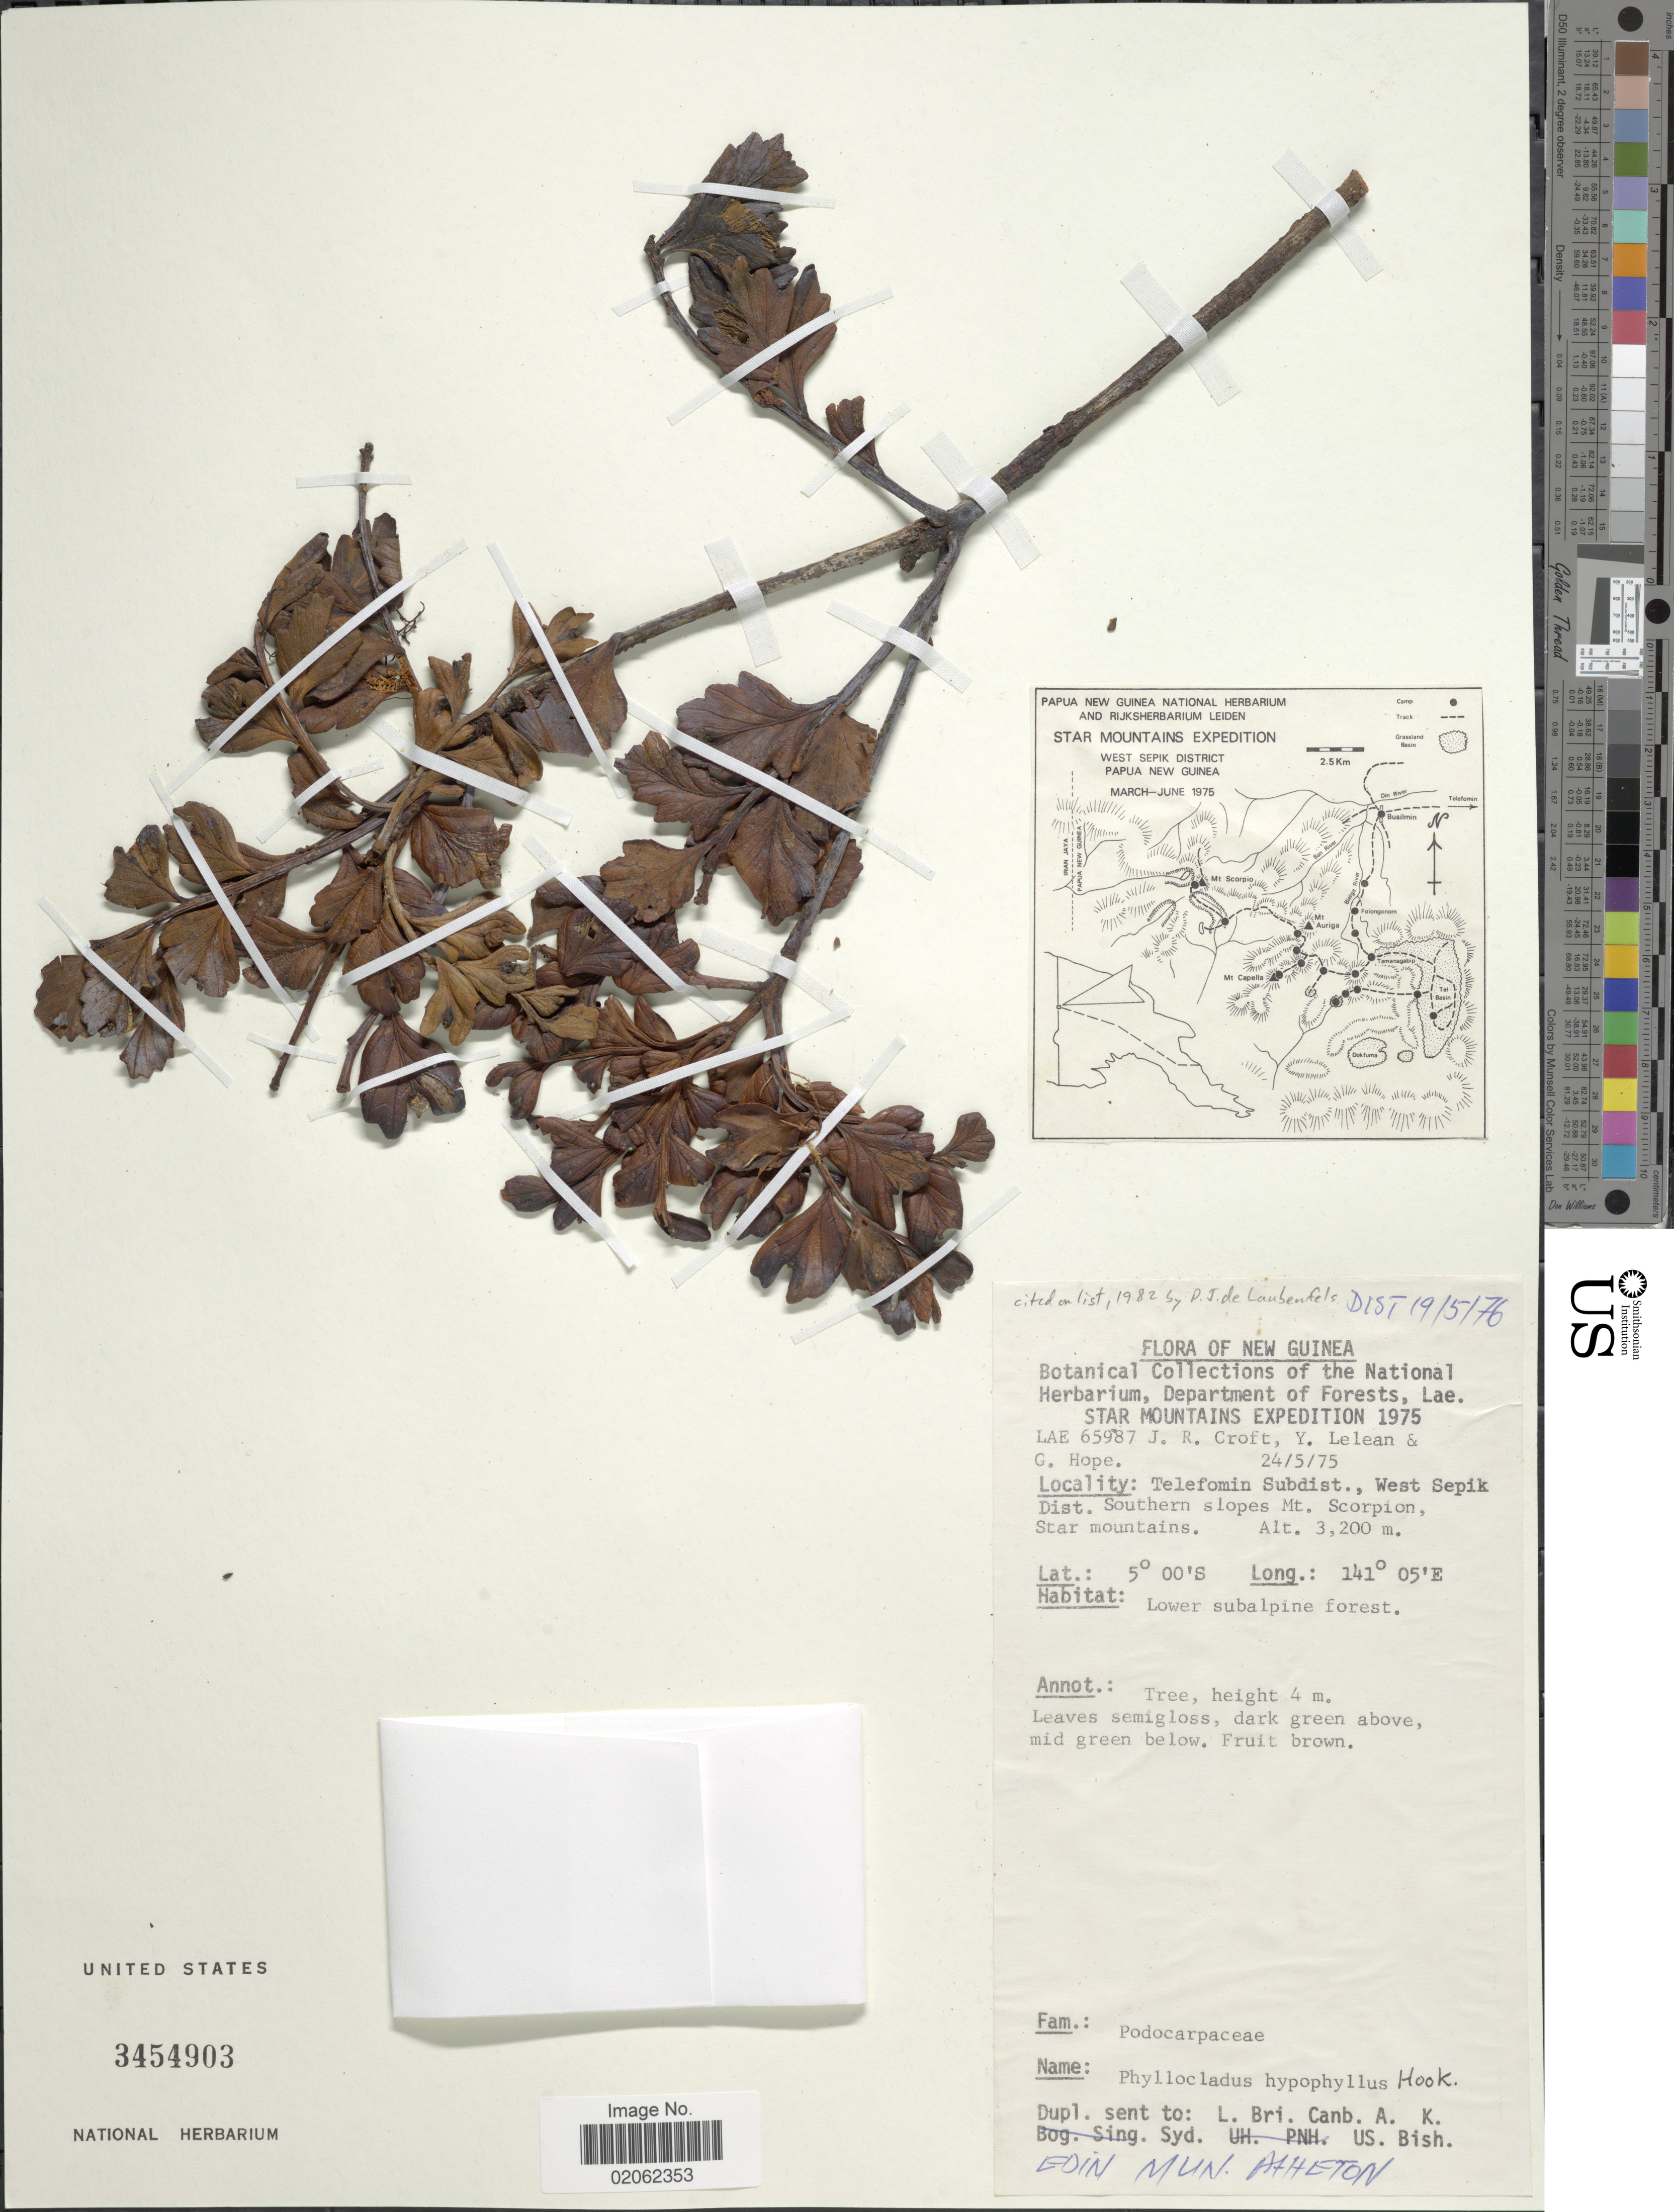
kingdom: Plantae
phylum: Tracheophyta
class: Pinopsida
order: Pinales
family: Phyllocladaceae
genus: Phyllocladus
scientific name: Phyllocladus hypophyllus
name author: Hook. f.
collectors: J. R. Croft & Y. Lelean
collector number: LAE 65987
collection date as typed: Transcribed d/m/y: 24/5/75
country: Papua New Guinea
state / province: Sandaun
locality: New Guinea, Star Mountains, Telefomin Subdist., West Sepik Dist. southern slopes Mt Scorpion, Star mountains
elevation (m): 3200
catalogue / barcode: US 3454903